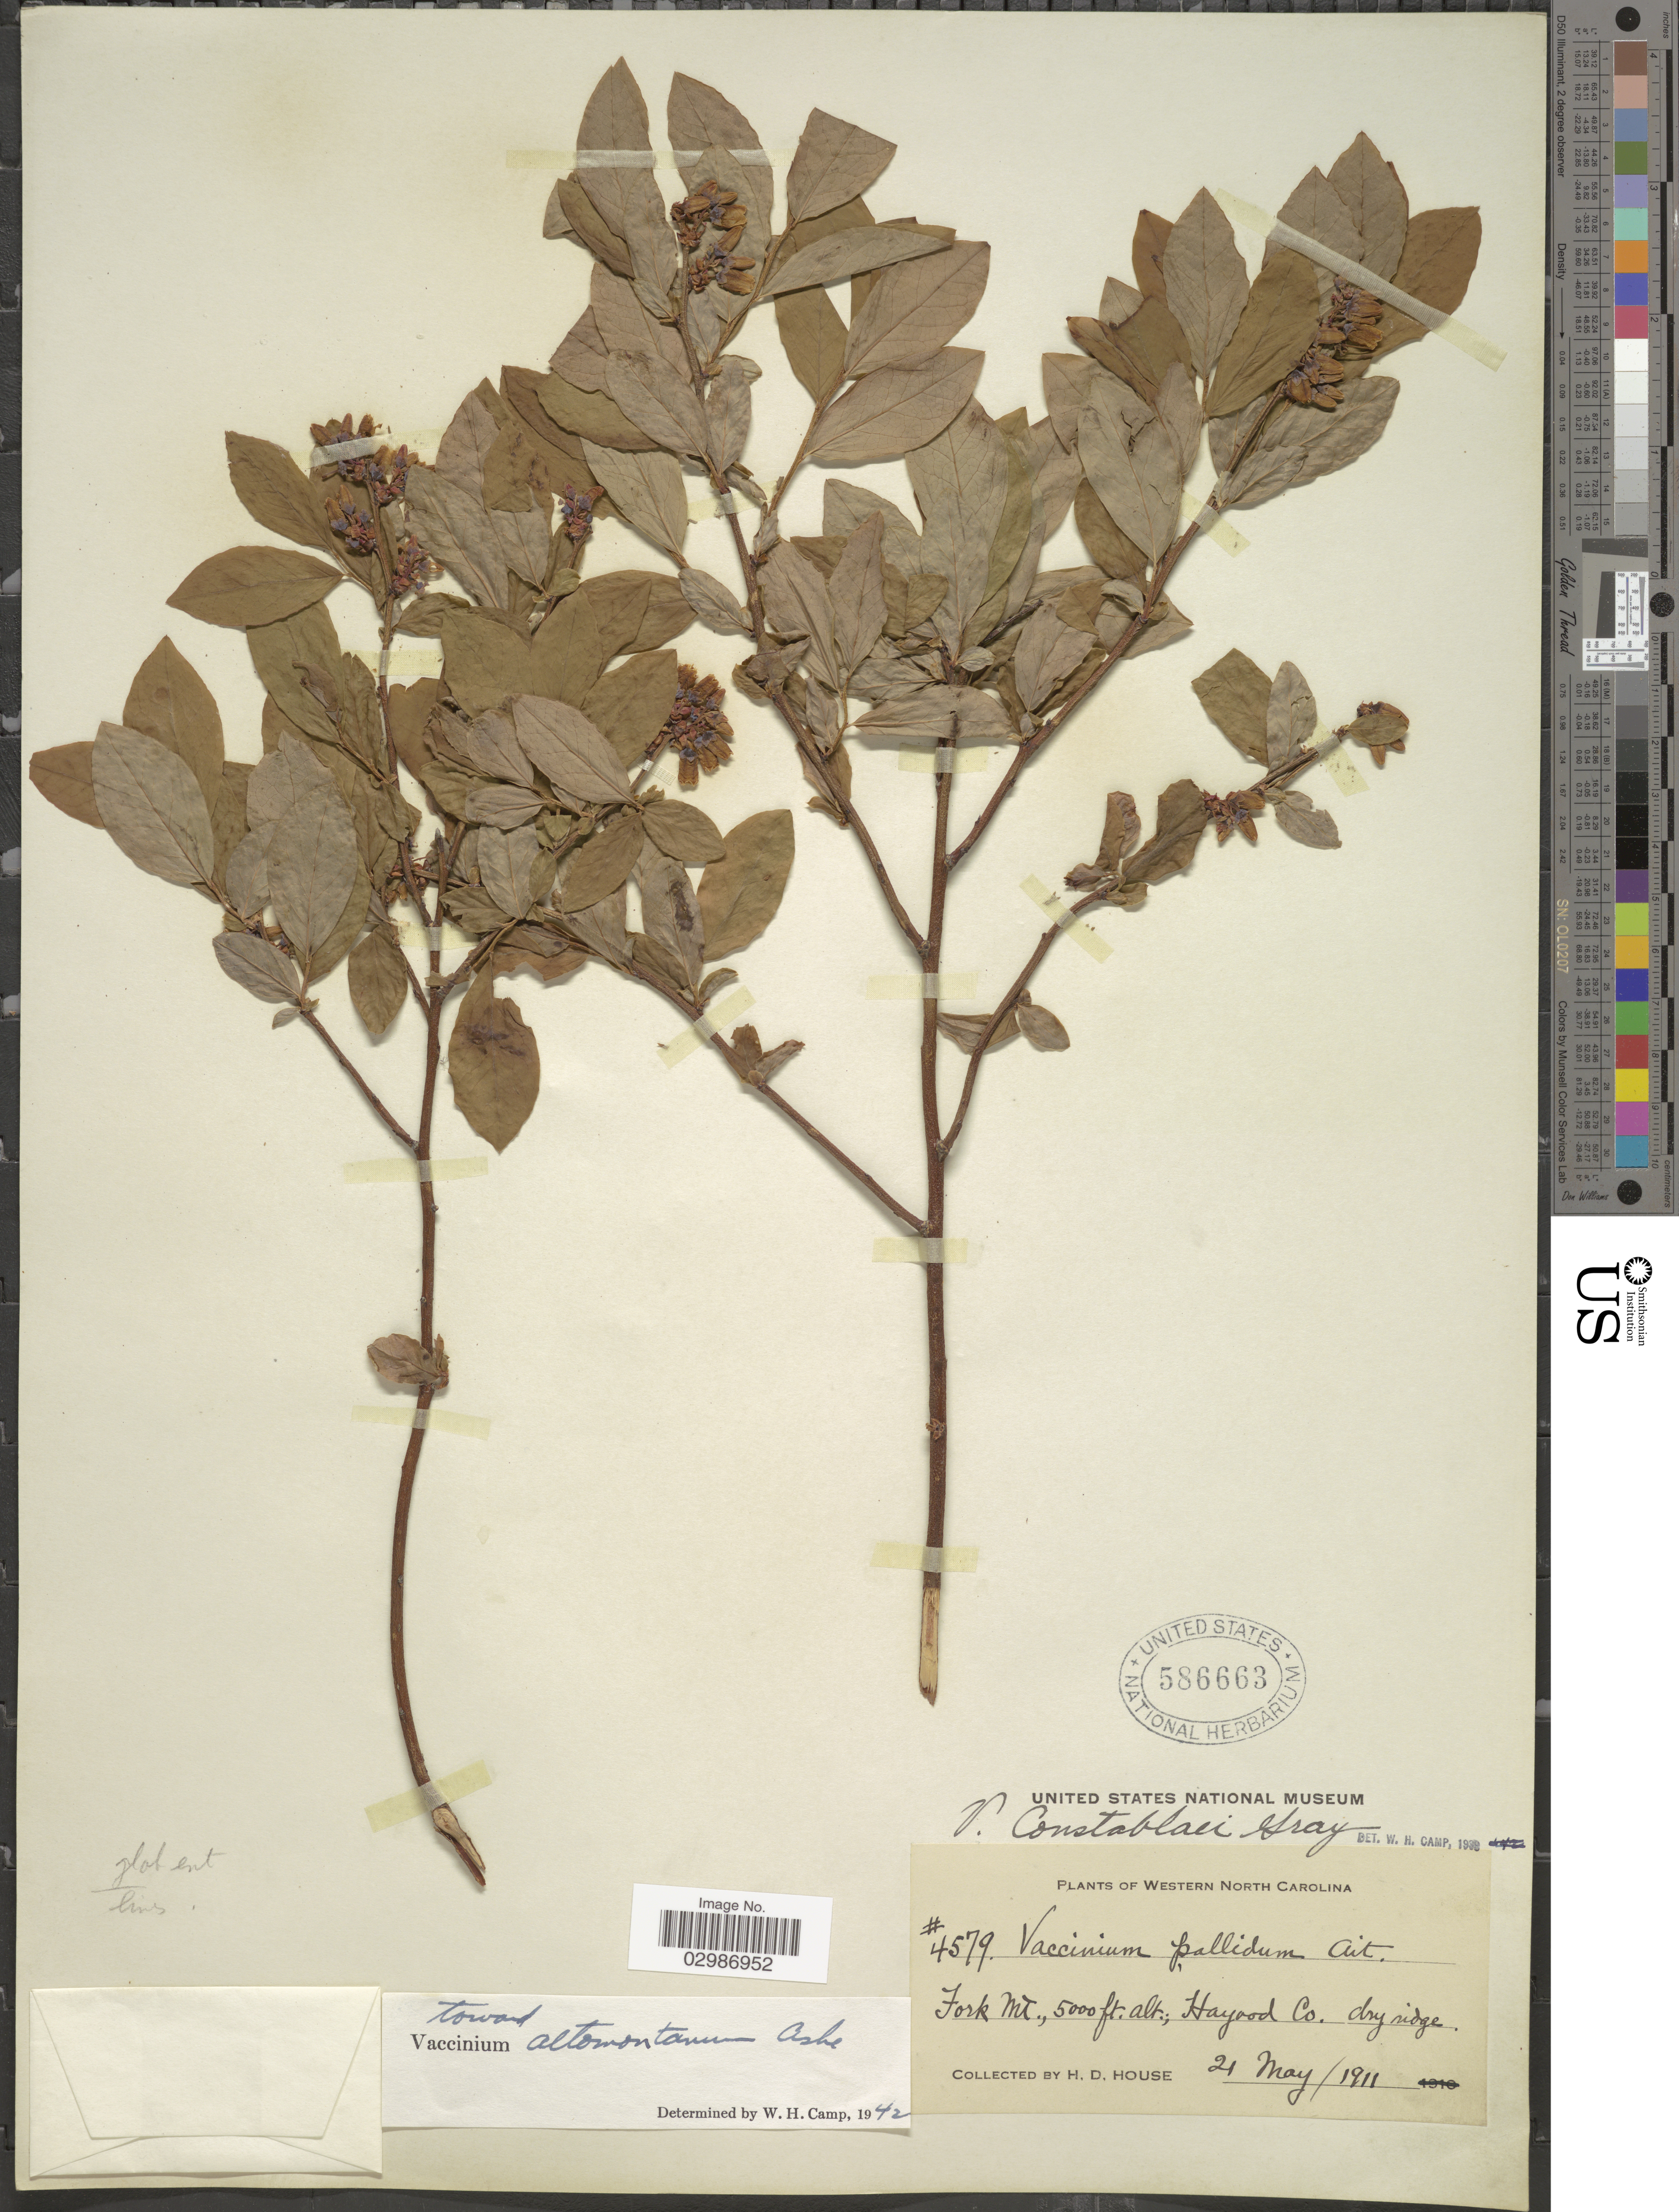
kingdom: Plantae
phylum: Tracheophyta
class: Magnoliopsida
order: Ericales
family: Ericaceae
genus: Vaccinium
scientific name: Vaccinium altomontanum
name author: Ashe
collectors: H. D. House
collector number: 4579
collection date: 1911-05-21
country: United States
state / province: North Carolina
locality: Western North Carolina, Fork Mt., Hayood Co.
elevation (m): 1524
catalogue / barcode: US 586663